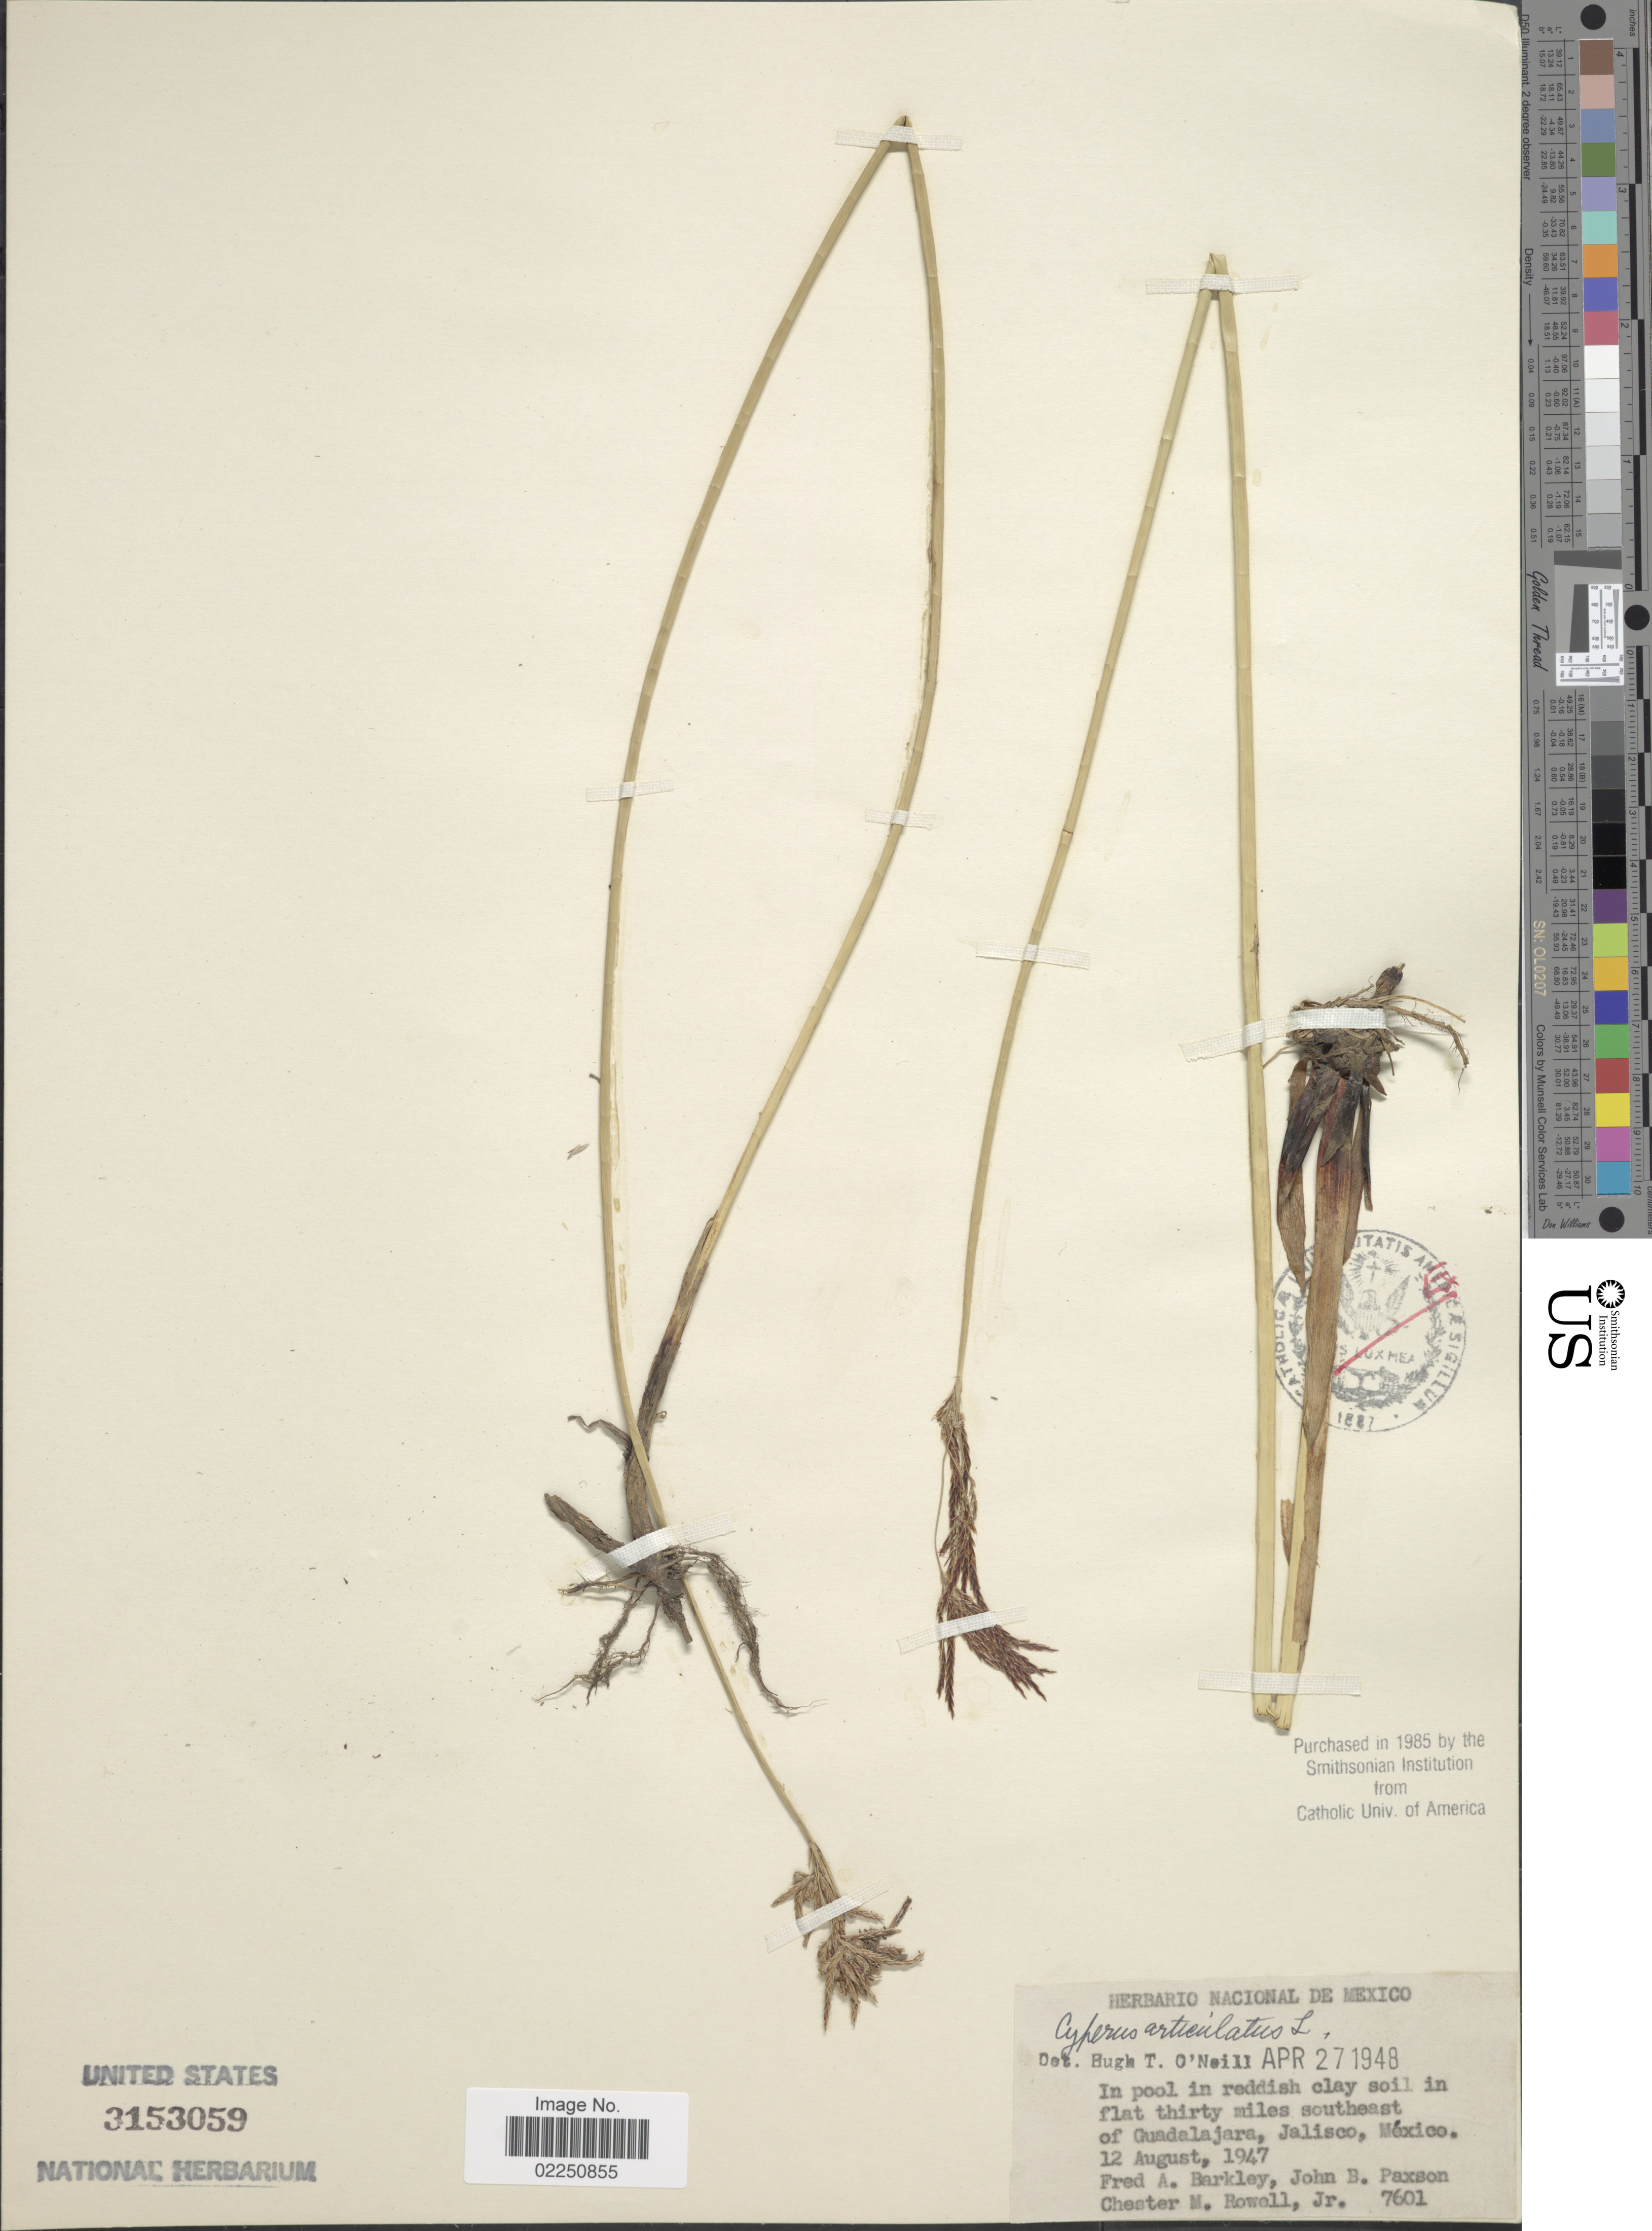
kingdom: Plantae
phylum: Tracheophyta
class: Liliopsida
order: Poales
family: Cyperaceae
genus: Cyperus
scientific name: Cyperus articulatus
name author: L.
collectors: F. A. Barkley, J. B. Paxson & C. M. Rowell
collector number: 7601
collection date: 1947-08-12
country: Mexico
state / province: Jalisco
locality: Thirty miles southeast of Guadalajara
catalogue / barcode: US 3153059